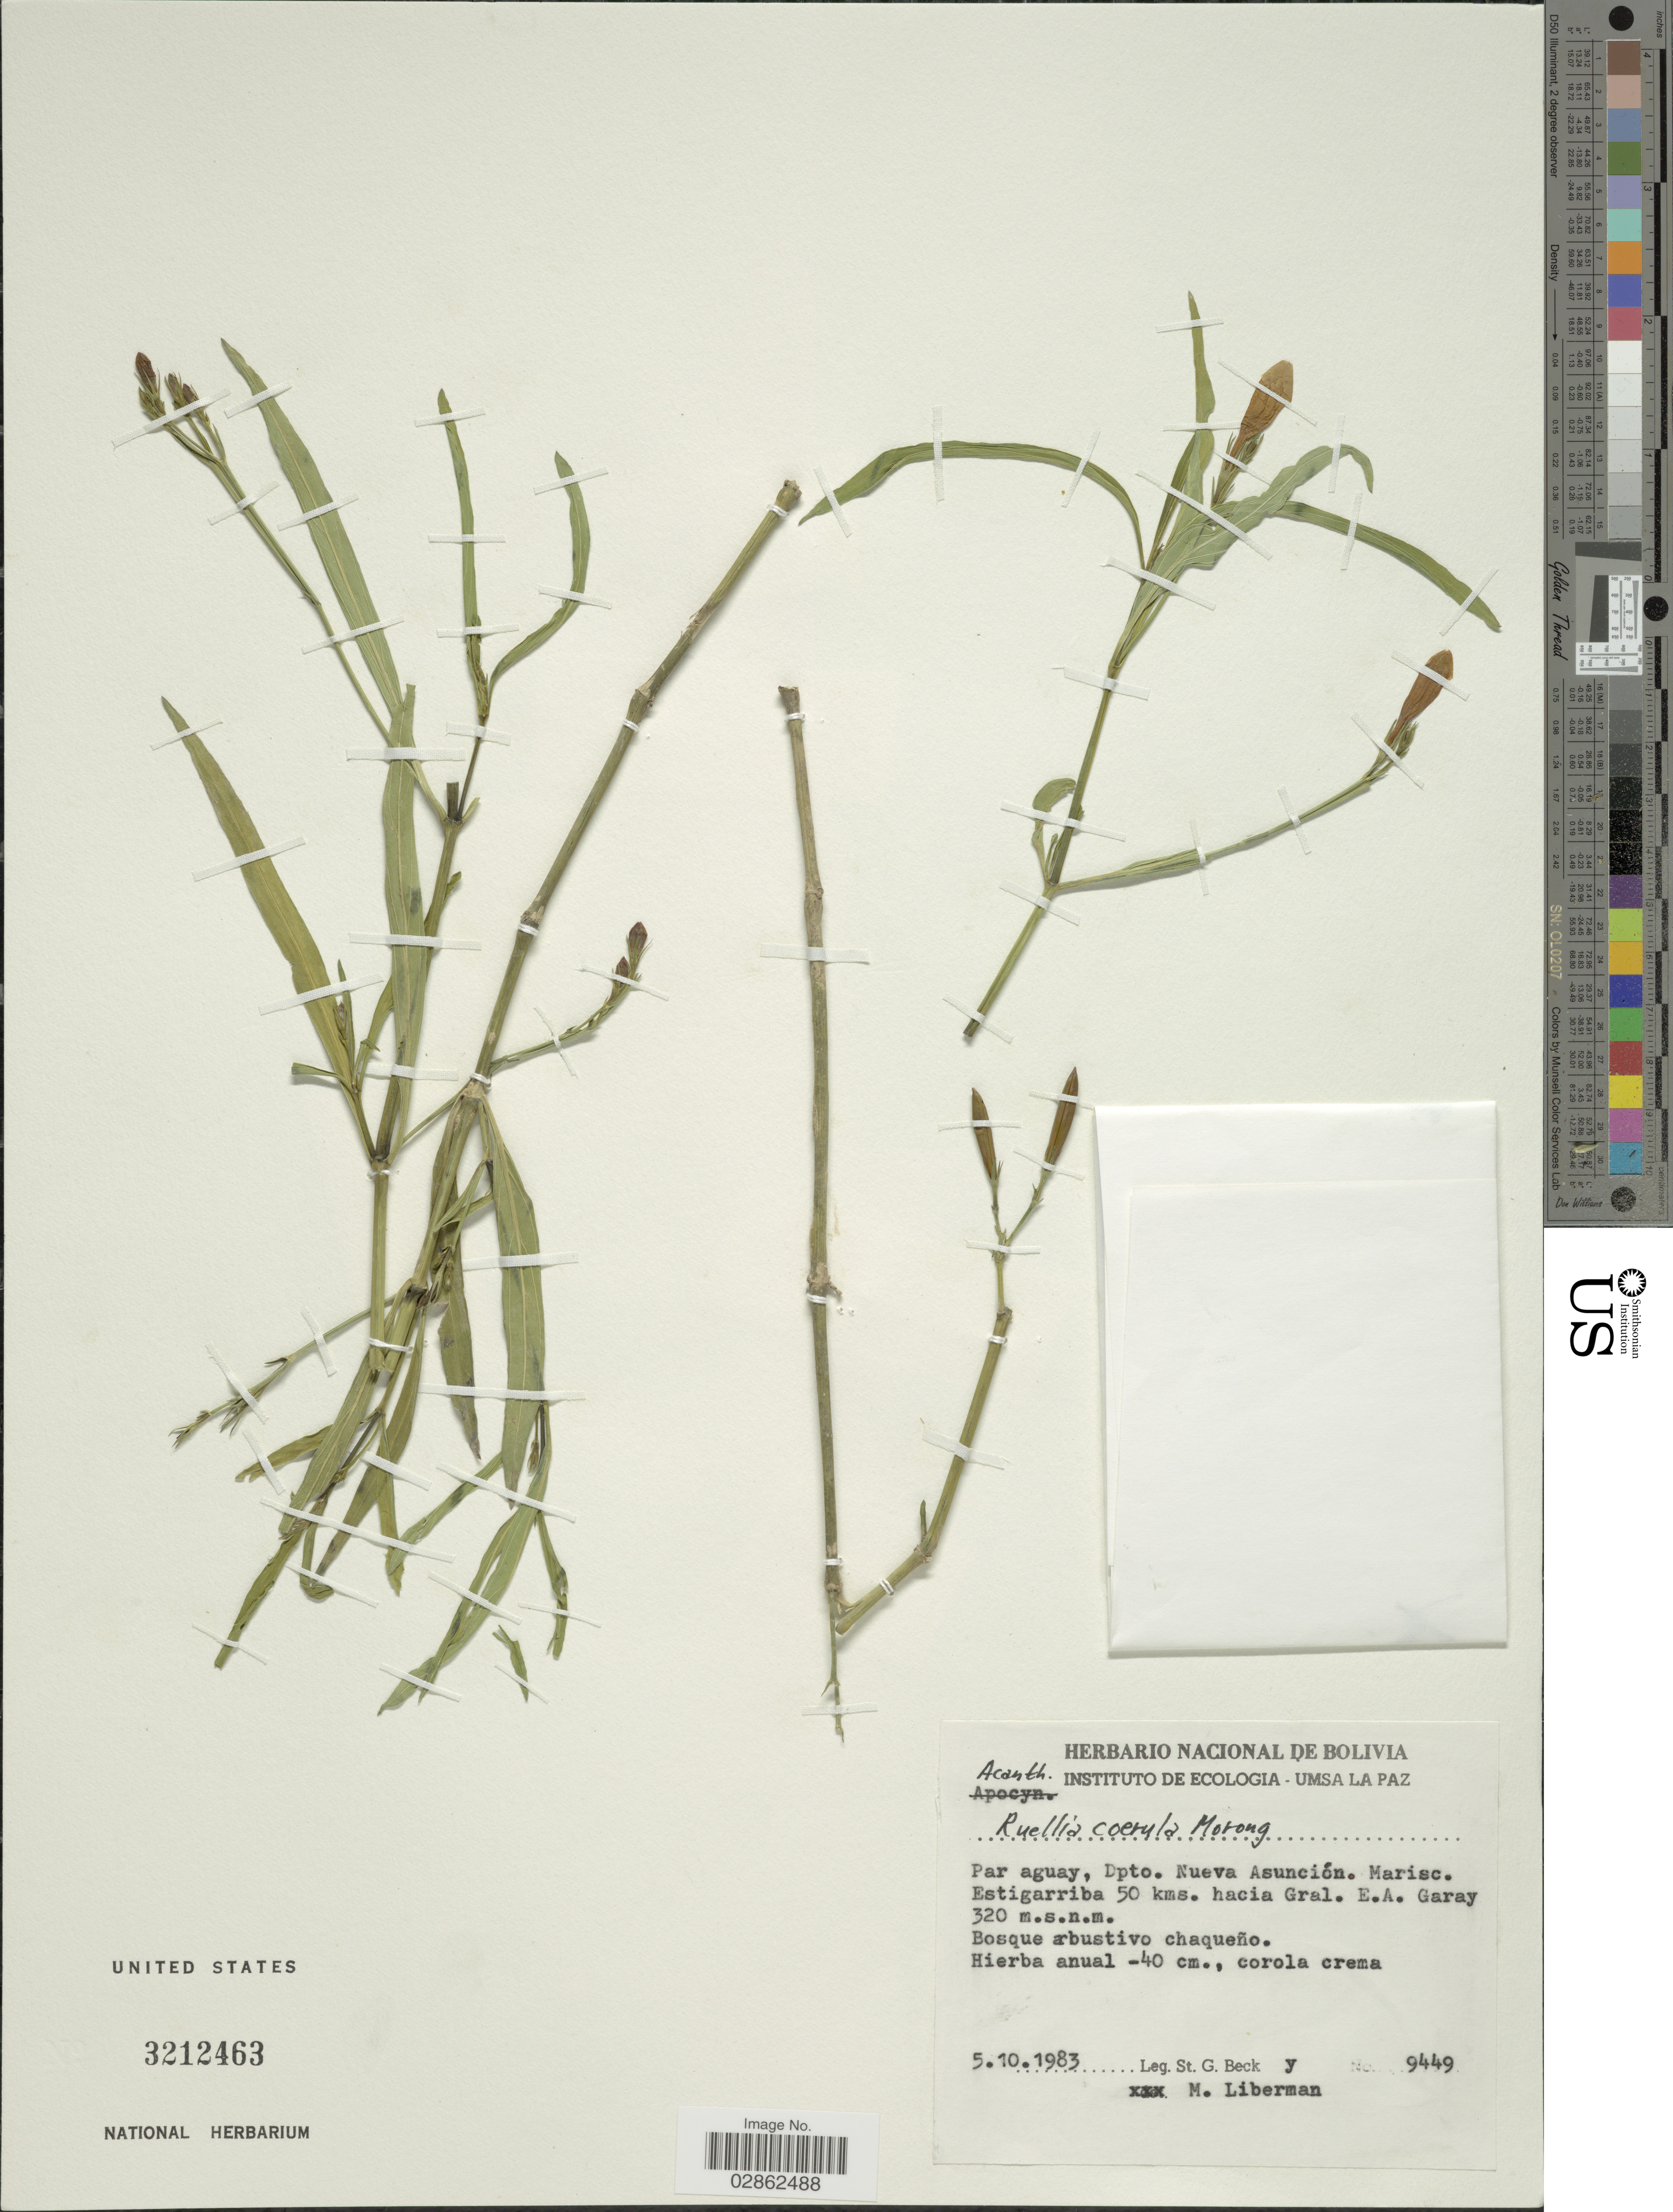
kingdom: Plantae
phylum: Tracheophyta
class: Magnoliopsida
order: Lamiales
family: Acanthaceae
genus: Ruellia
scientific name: Ruellia tweediana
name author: Griseb.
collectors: S. G. Beck & M. Liberman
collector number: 9449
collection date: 1983-10-05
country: Paraguay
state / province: Asuncion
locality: Dpto. Nueva Asunción. Marisc. Estigarriba 50 kms. hacia Gral. E. A. Garay.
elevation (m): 320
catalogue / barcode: US 3212463